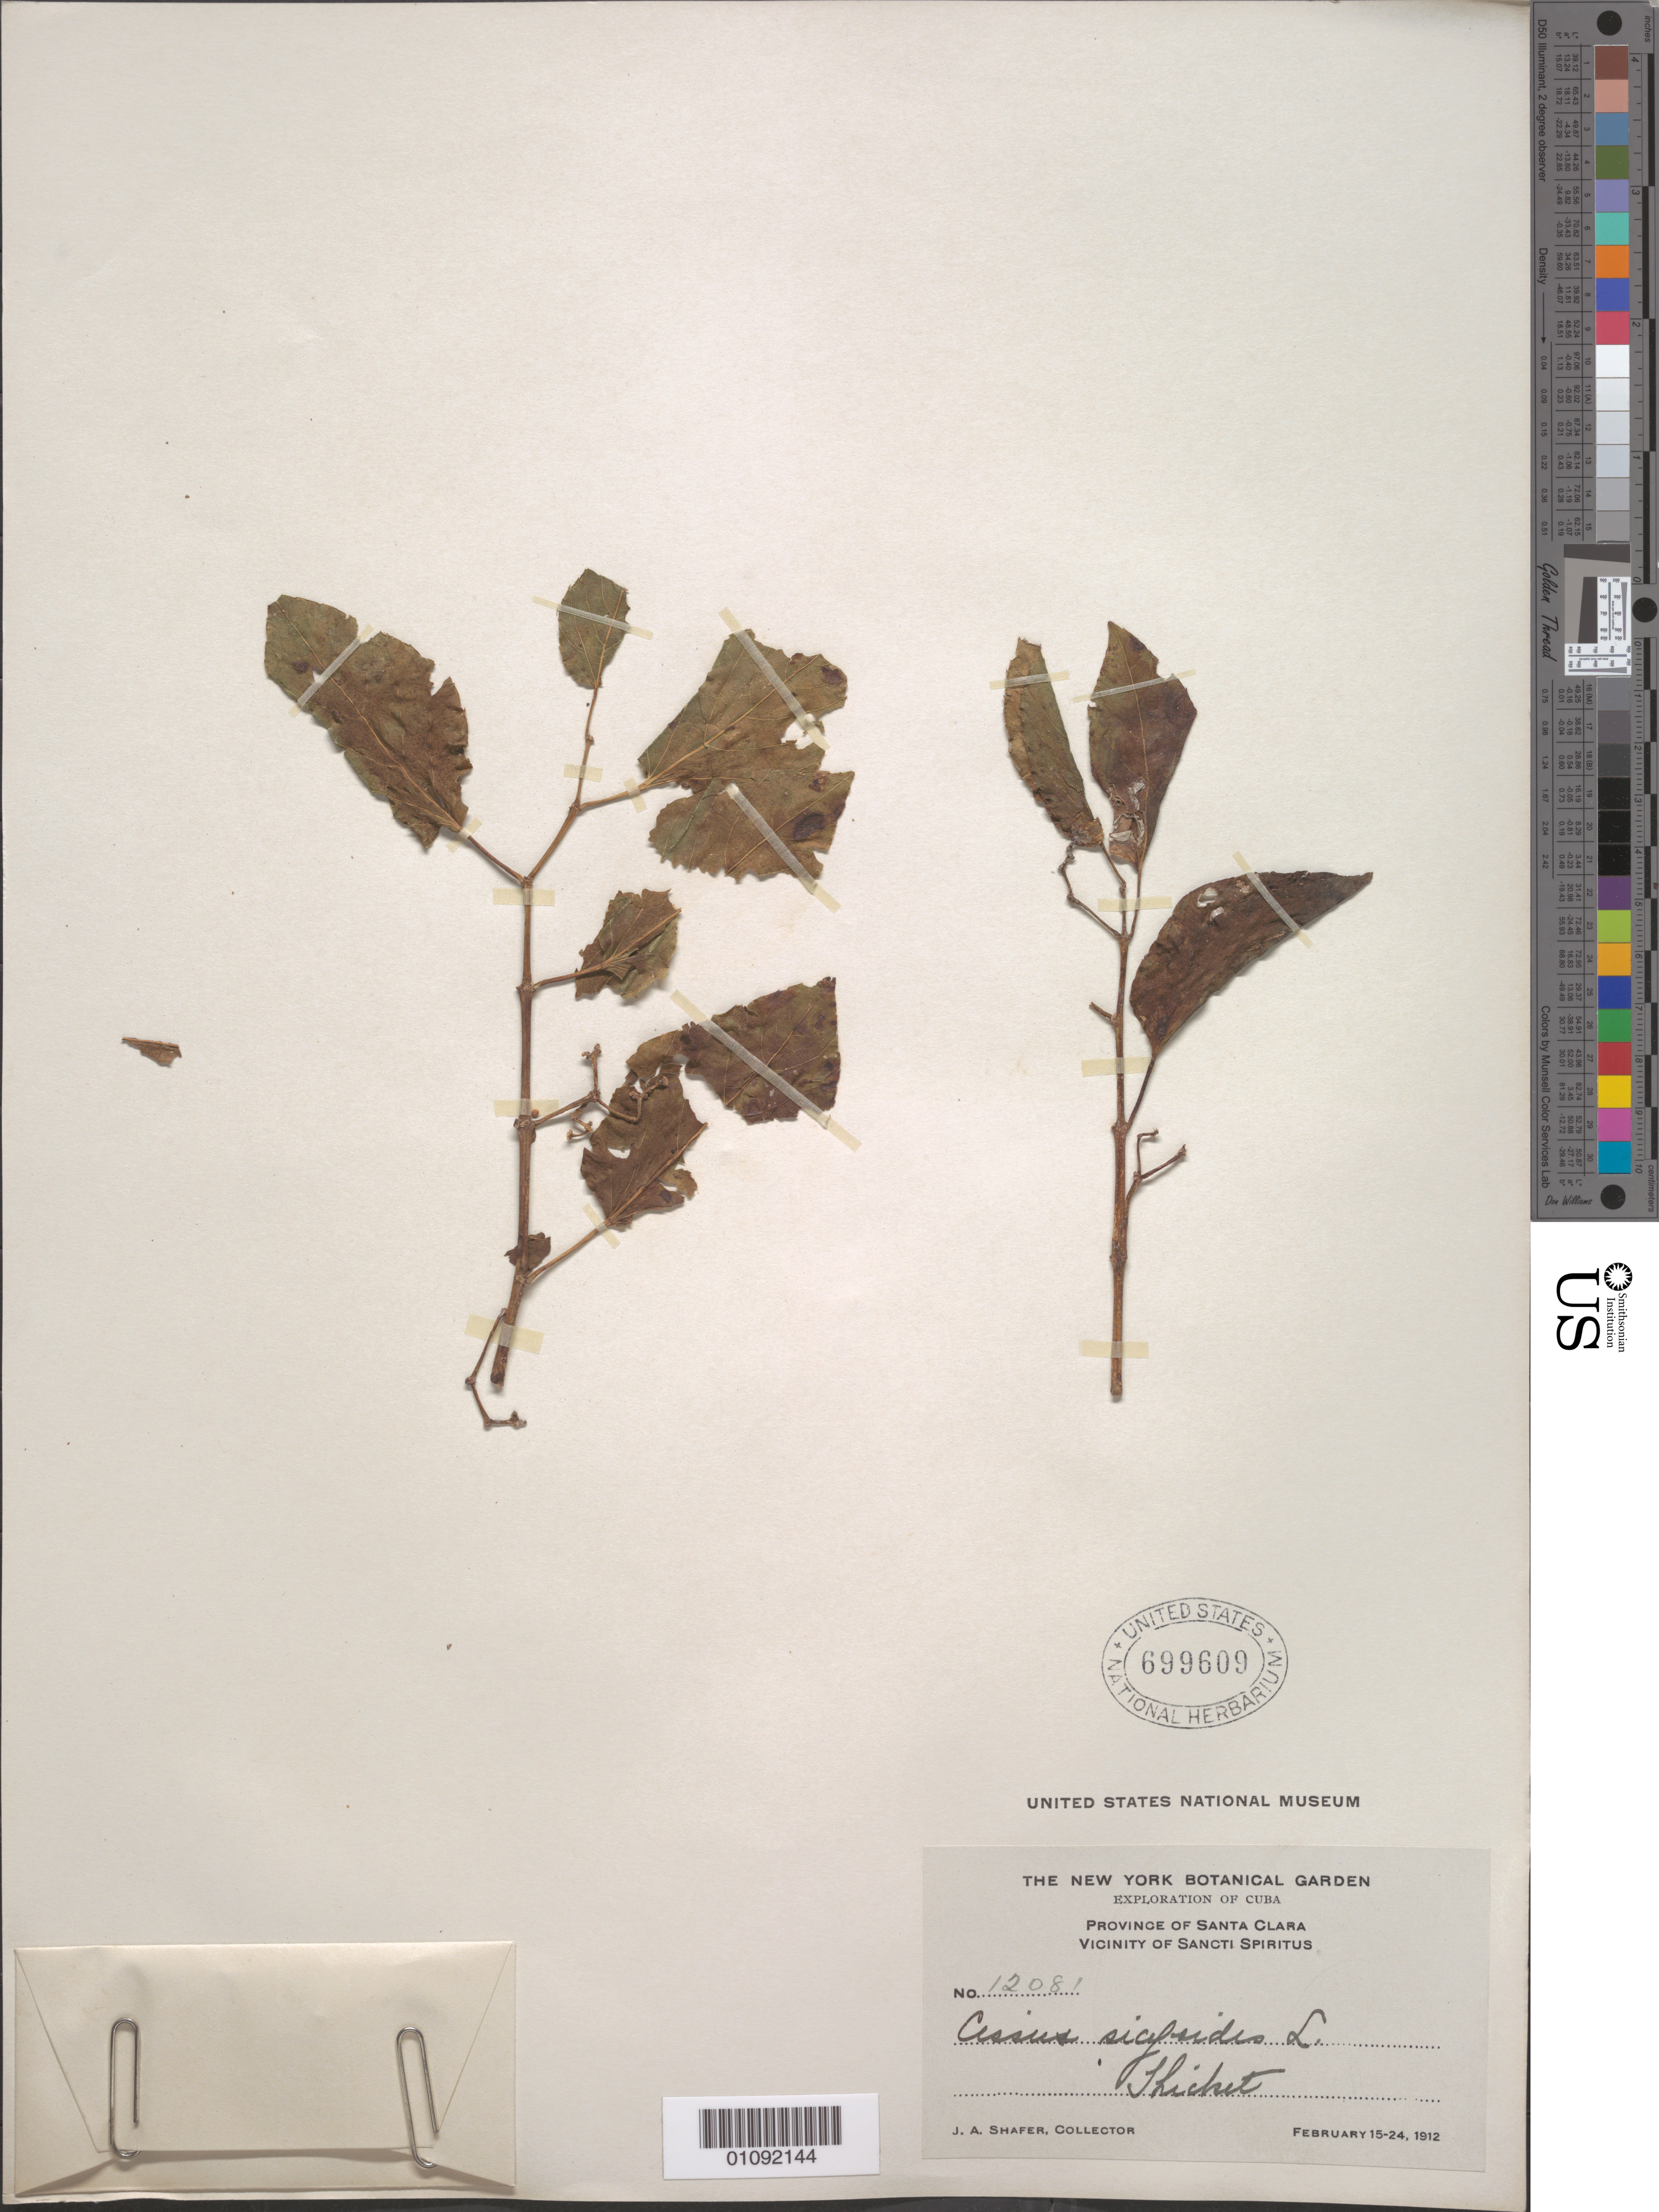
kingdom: Plantae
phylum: Tracheophyta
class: Magnoliopsida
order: Vitales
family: Vitaceae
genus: Cissus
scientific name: Cissus verticillata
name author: (L.) Nicolson & C.E. Jarvis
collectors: J. A. Shafer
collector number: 12081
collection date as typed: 15 Feb 1912 to 24 Feb 1912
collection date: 1912-02-15/1912-02-24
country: Cuba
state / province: Sancti Spiritus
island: Cuba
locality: Vicinity of Sancti Spiritus, Province of Santa Clara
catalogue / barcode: US 699609